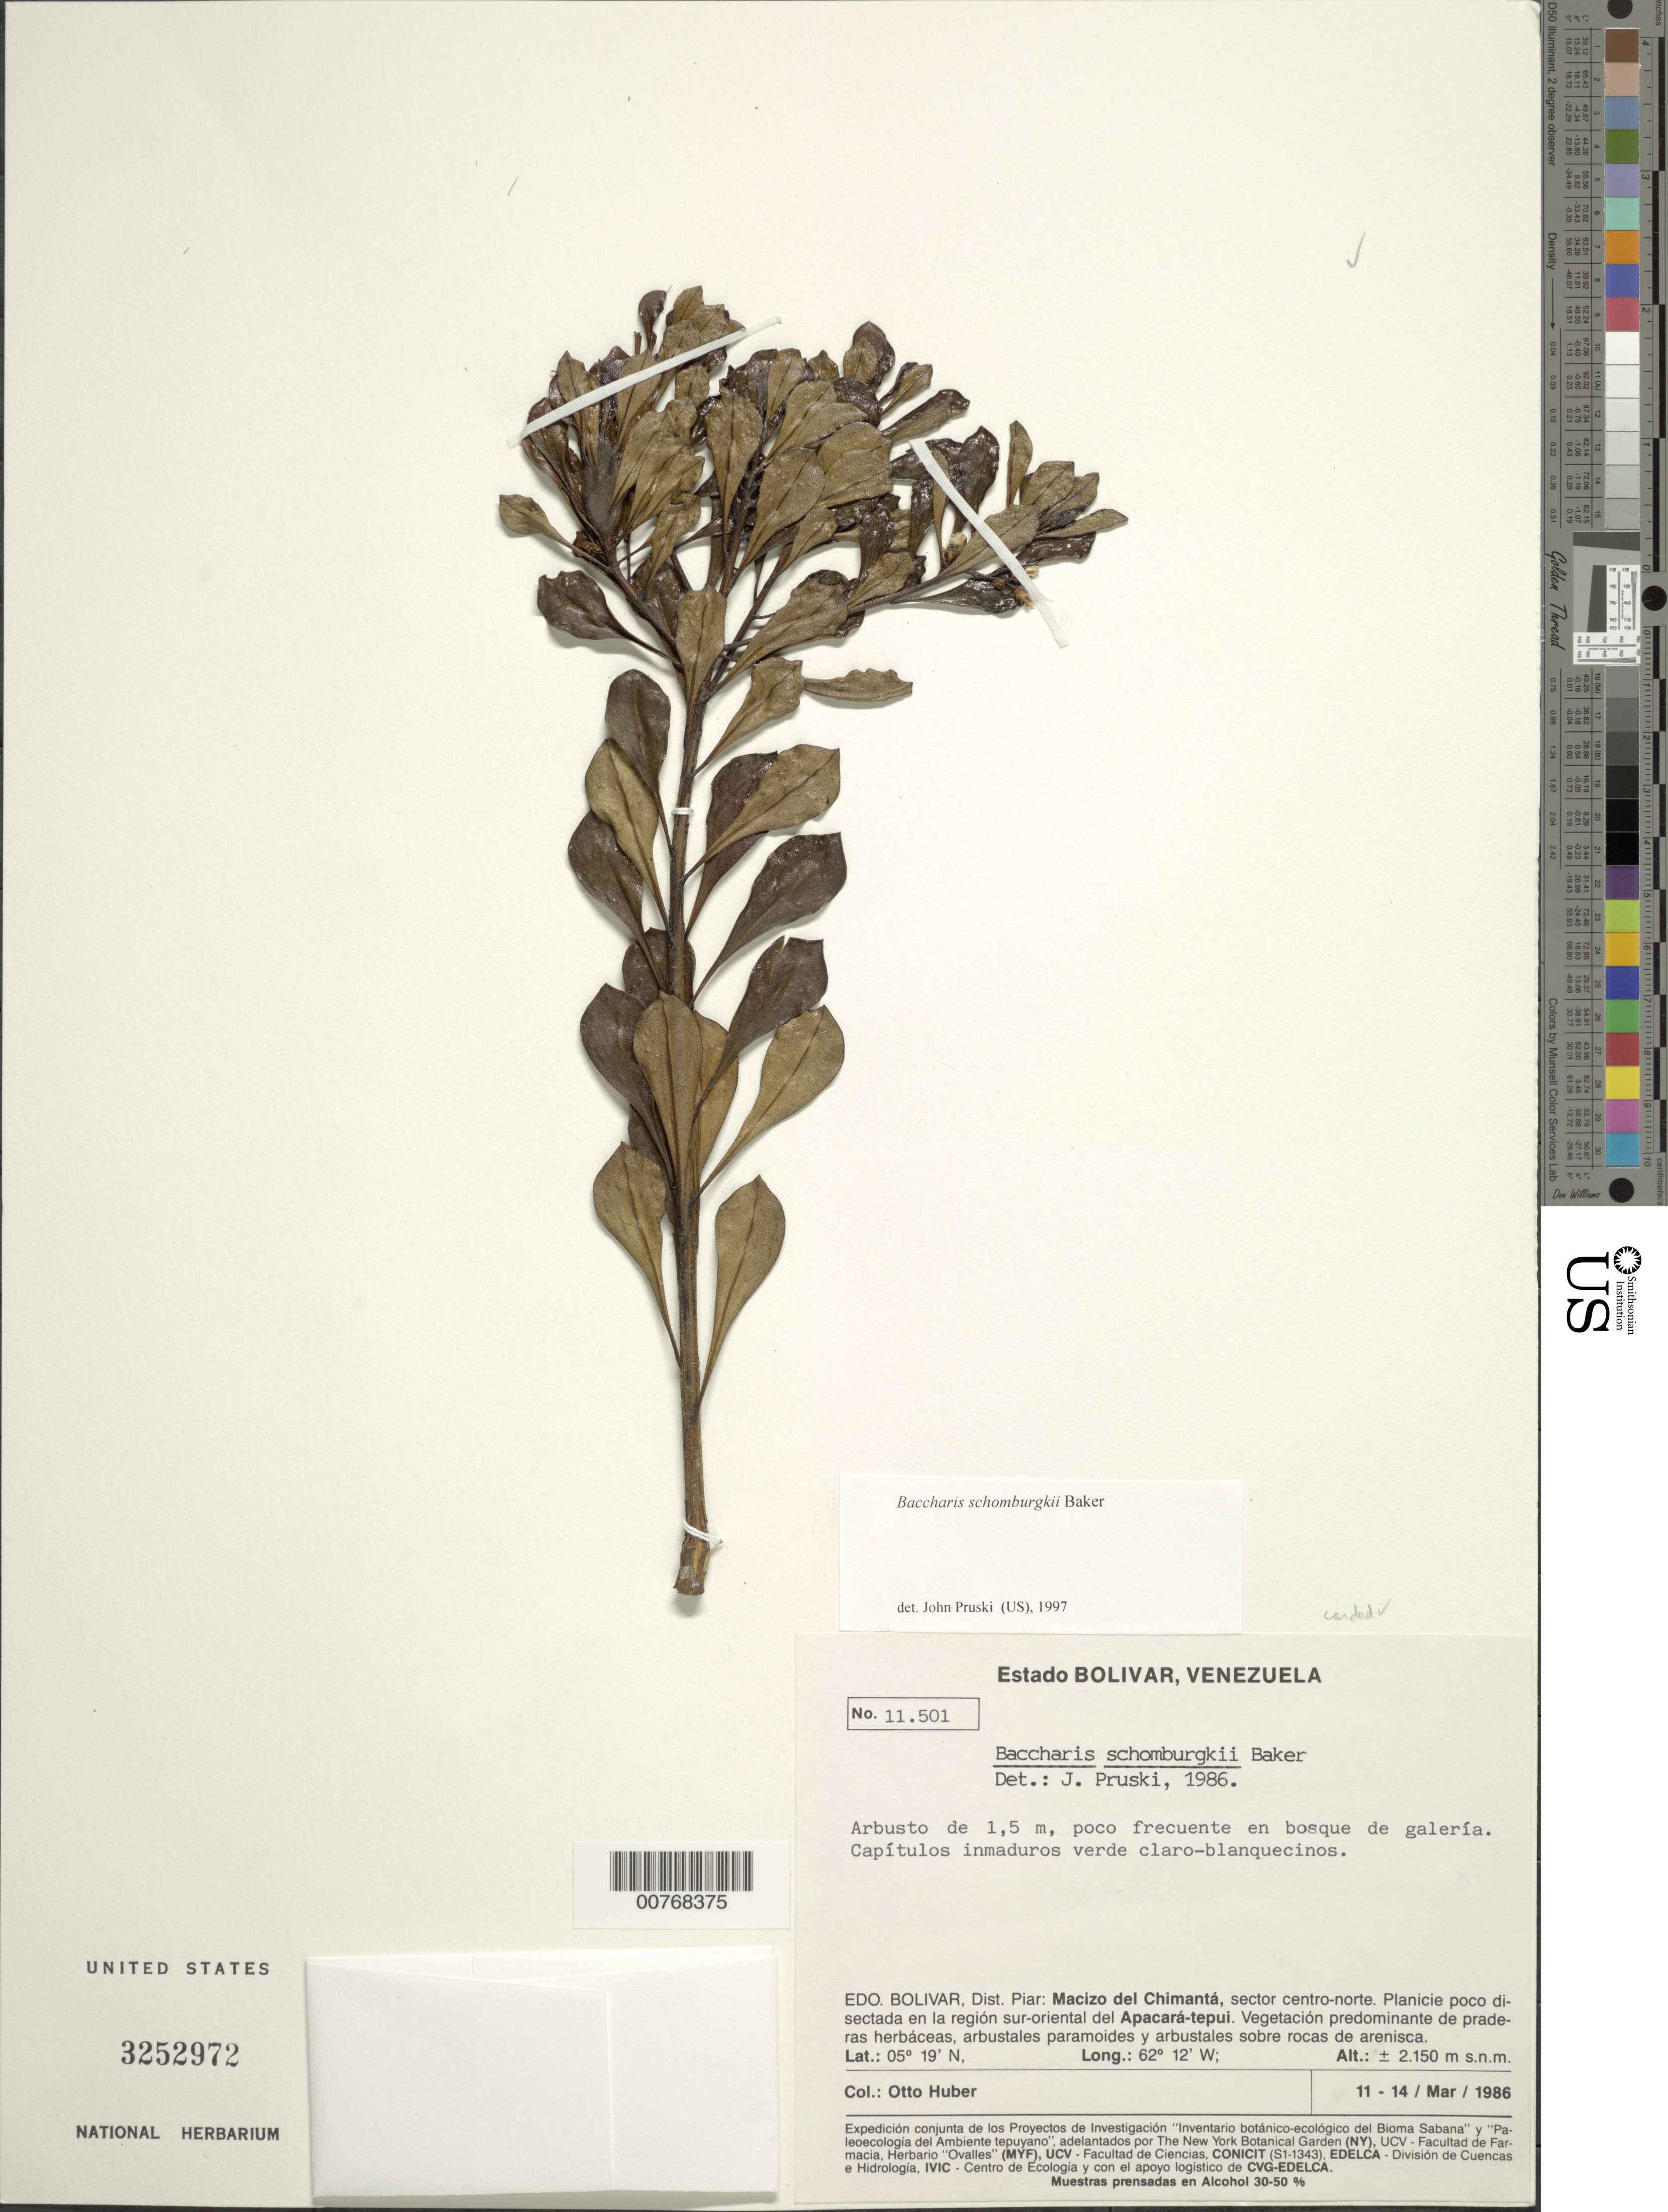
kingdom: Plantae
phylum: Tracheophyta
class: Magnoliopsida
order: Asterales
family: Asteraceae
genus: Baccharis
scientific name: Baccharis schomburgkii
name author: Baker in Mart.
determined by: Pruski, J. F.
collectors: O. Huber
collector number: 11501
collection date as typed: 11-Mar-86 to 14-Mar-86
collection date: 1986-03-11/1986-03-14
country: Venezuela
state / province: Bolívar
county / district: Piar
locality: Macizo del Chimantá, sector centro norte, sur-oriental del Apacará-tepuí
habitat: En bosque de galeria. Planicie poco disectada, veg predominante de praderas herbaceas, arbustales paramoides y arbustales sobre roca de arenisca,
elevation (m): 2150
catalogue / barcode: US 3252972